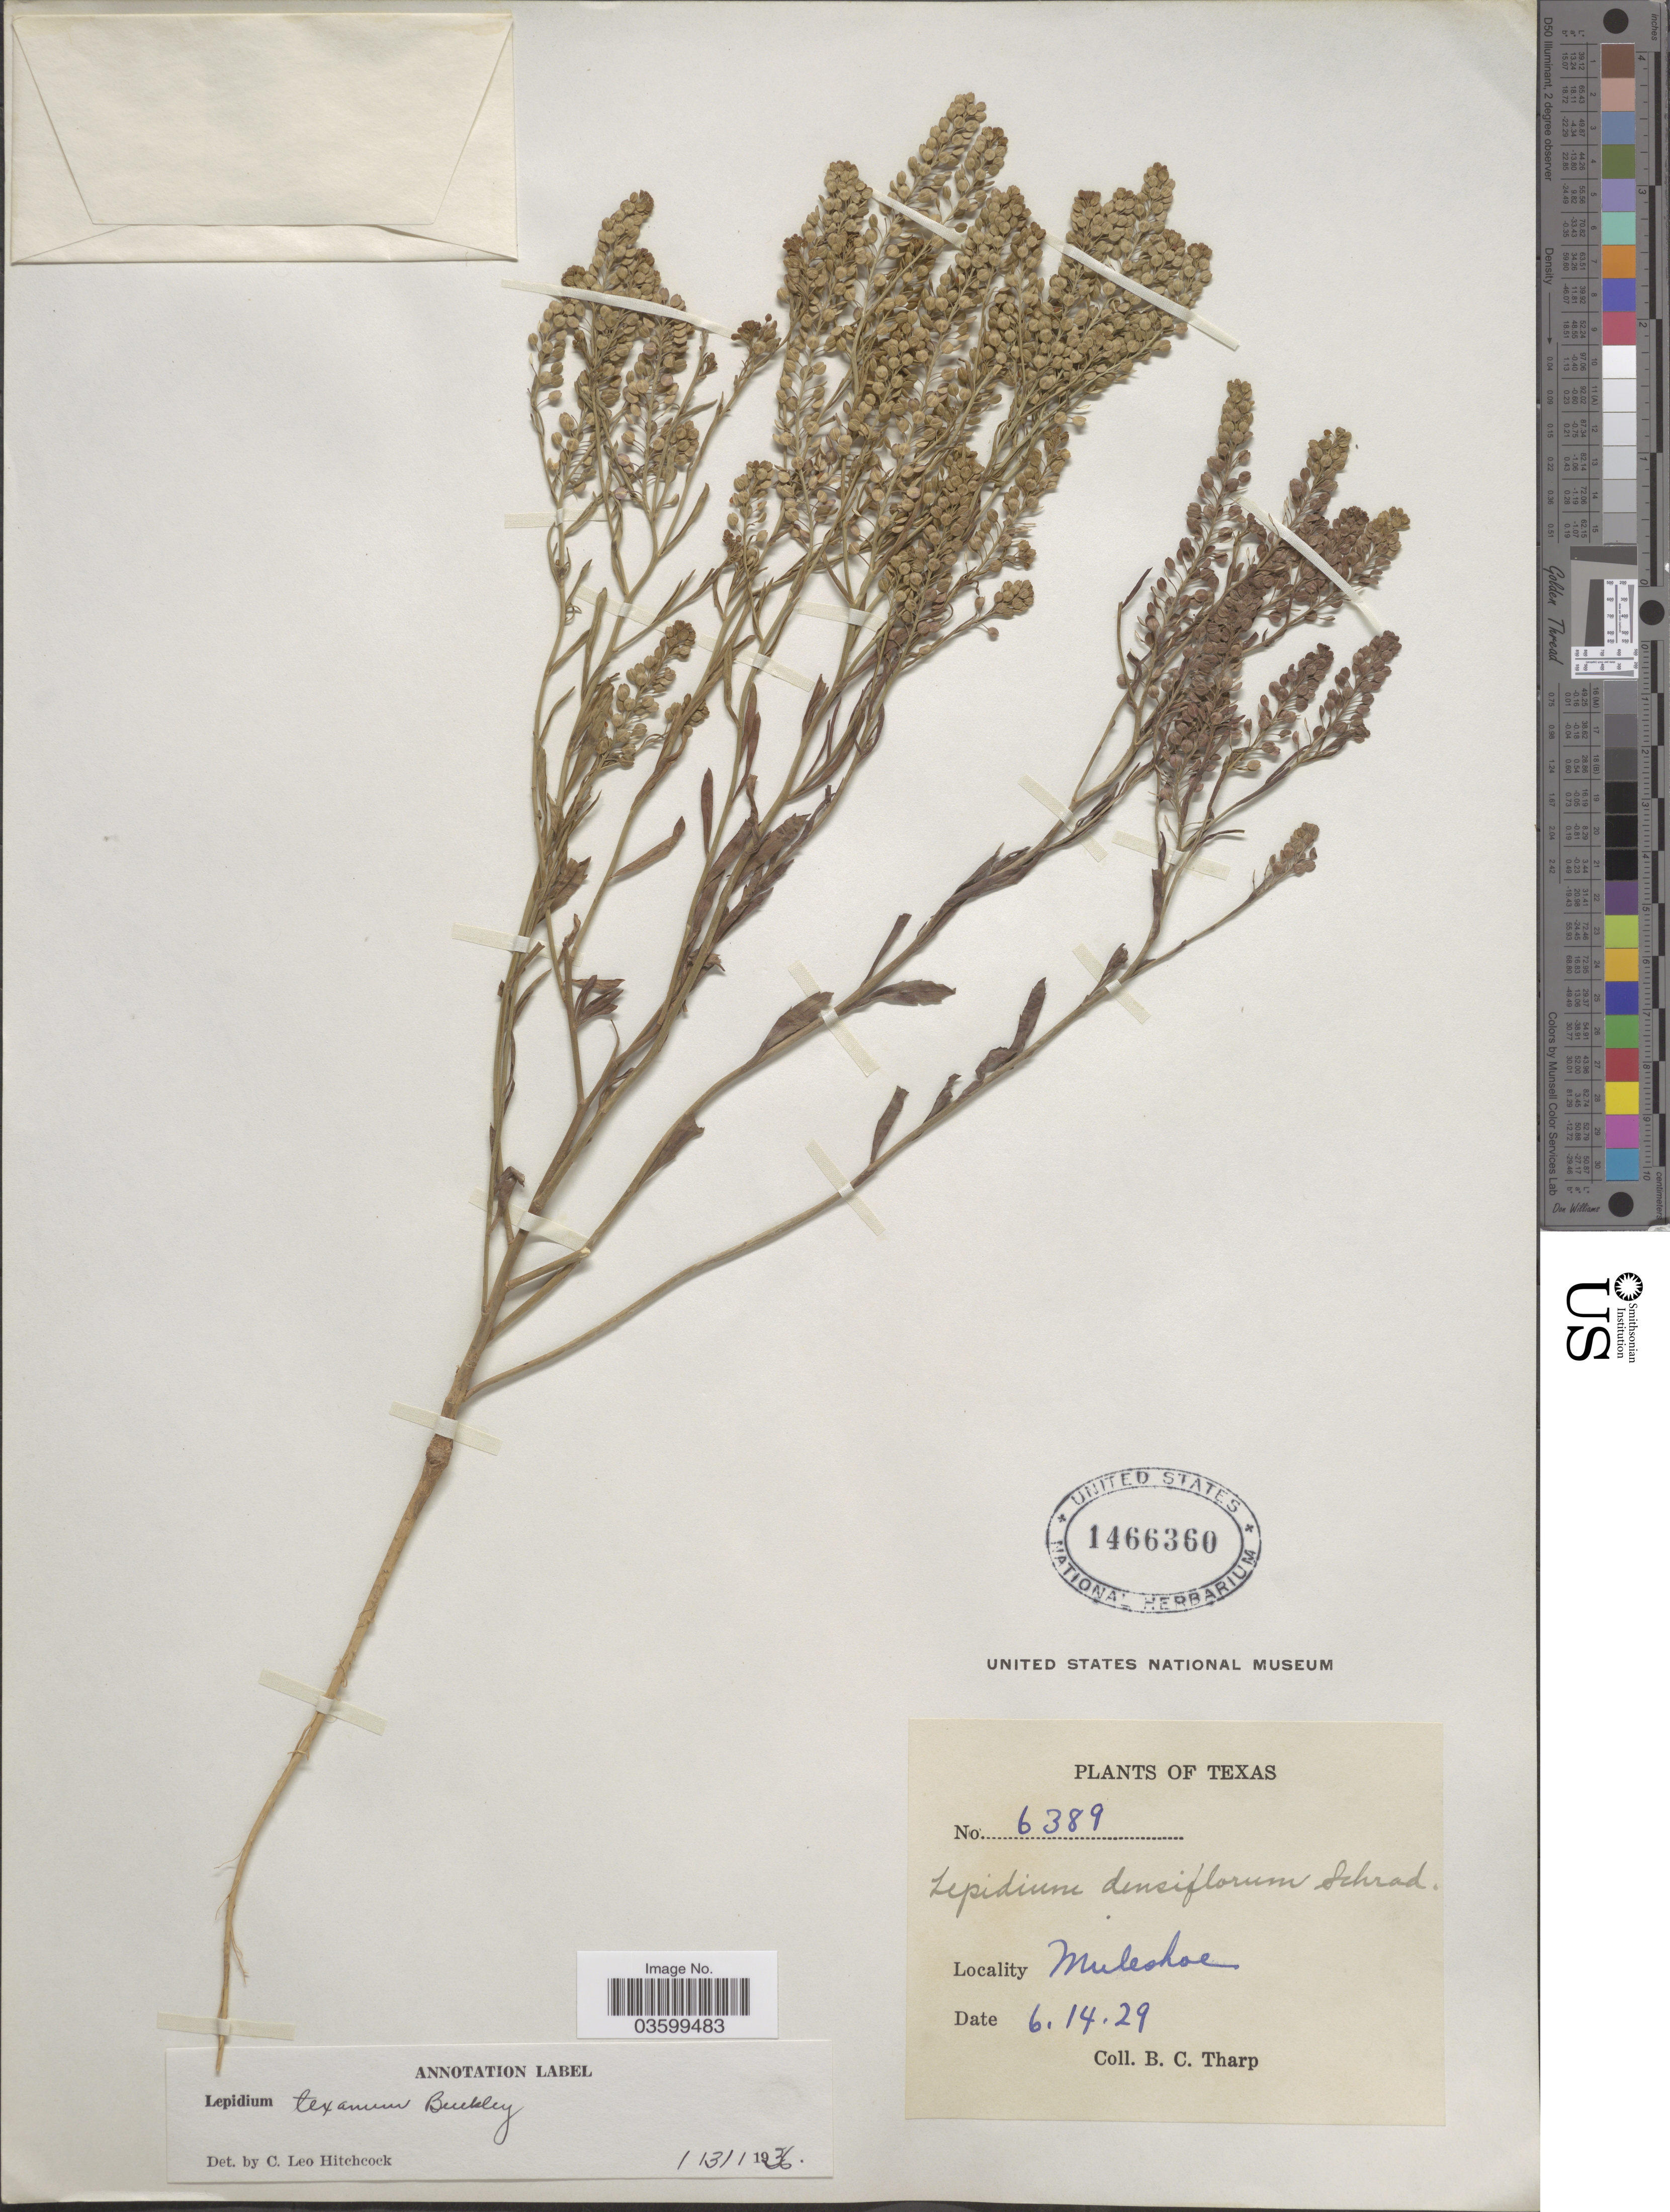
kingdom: Plantae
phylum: Tracheophyta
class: Magnoliopsida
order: Brassicales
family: Brassicaceae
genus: Lepidium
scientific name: Lepidium virginicum var. pubescens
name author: (Greene) C.L. Hitchc.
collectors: B. C. Tharp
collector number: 6389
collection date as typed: Transcribed d/m/y: 14/6/29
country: United States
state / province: Texas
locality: Muleshoe.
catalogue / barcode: US 1466360